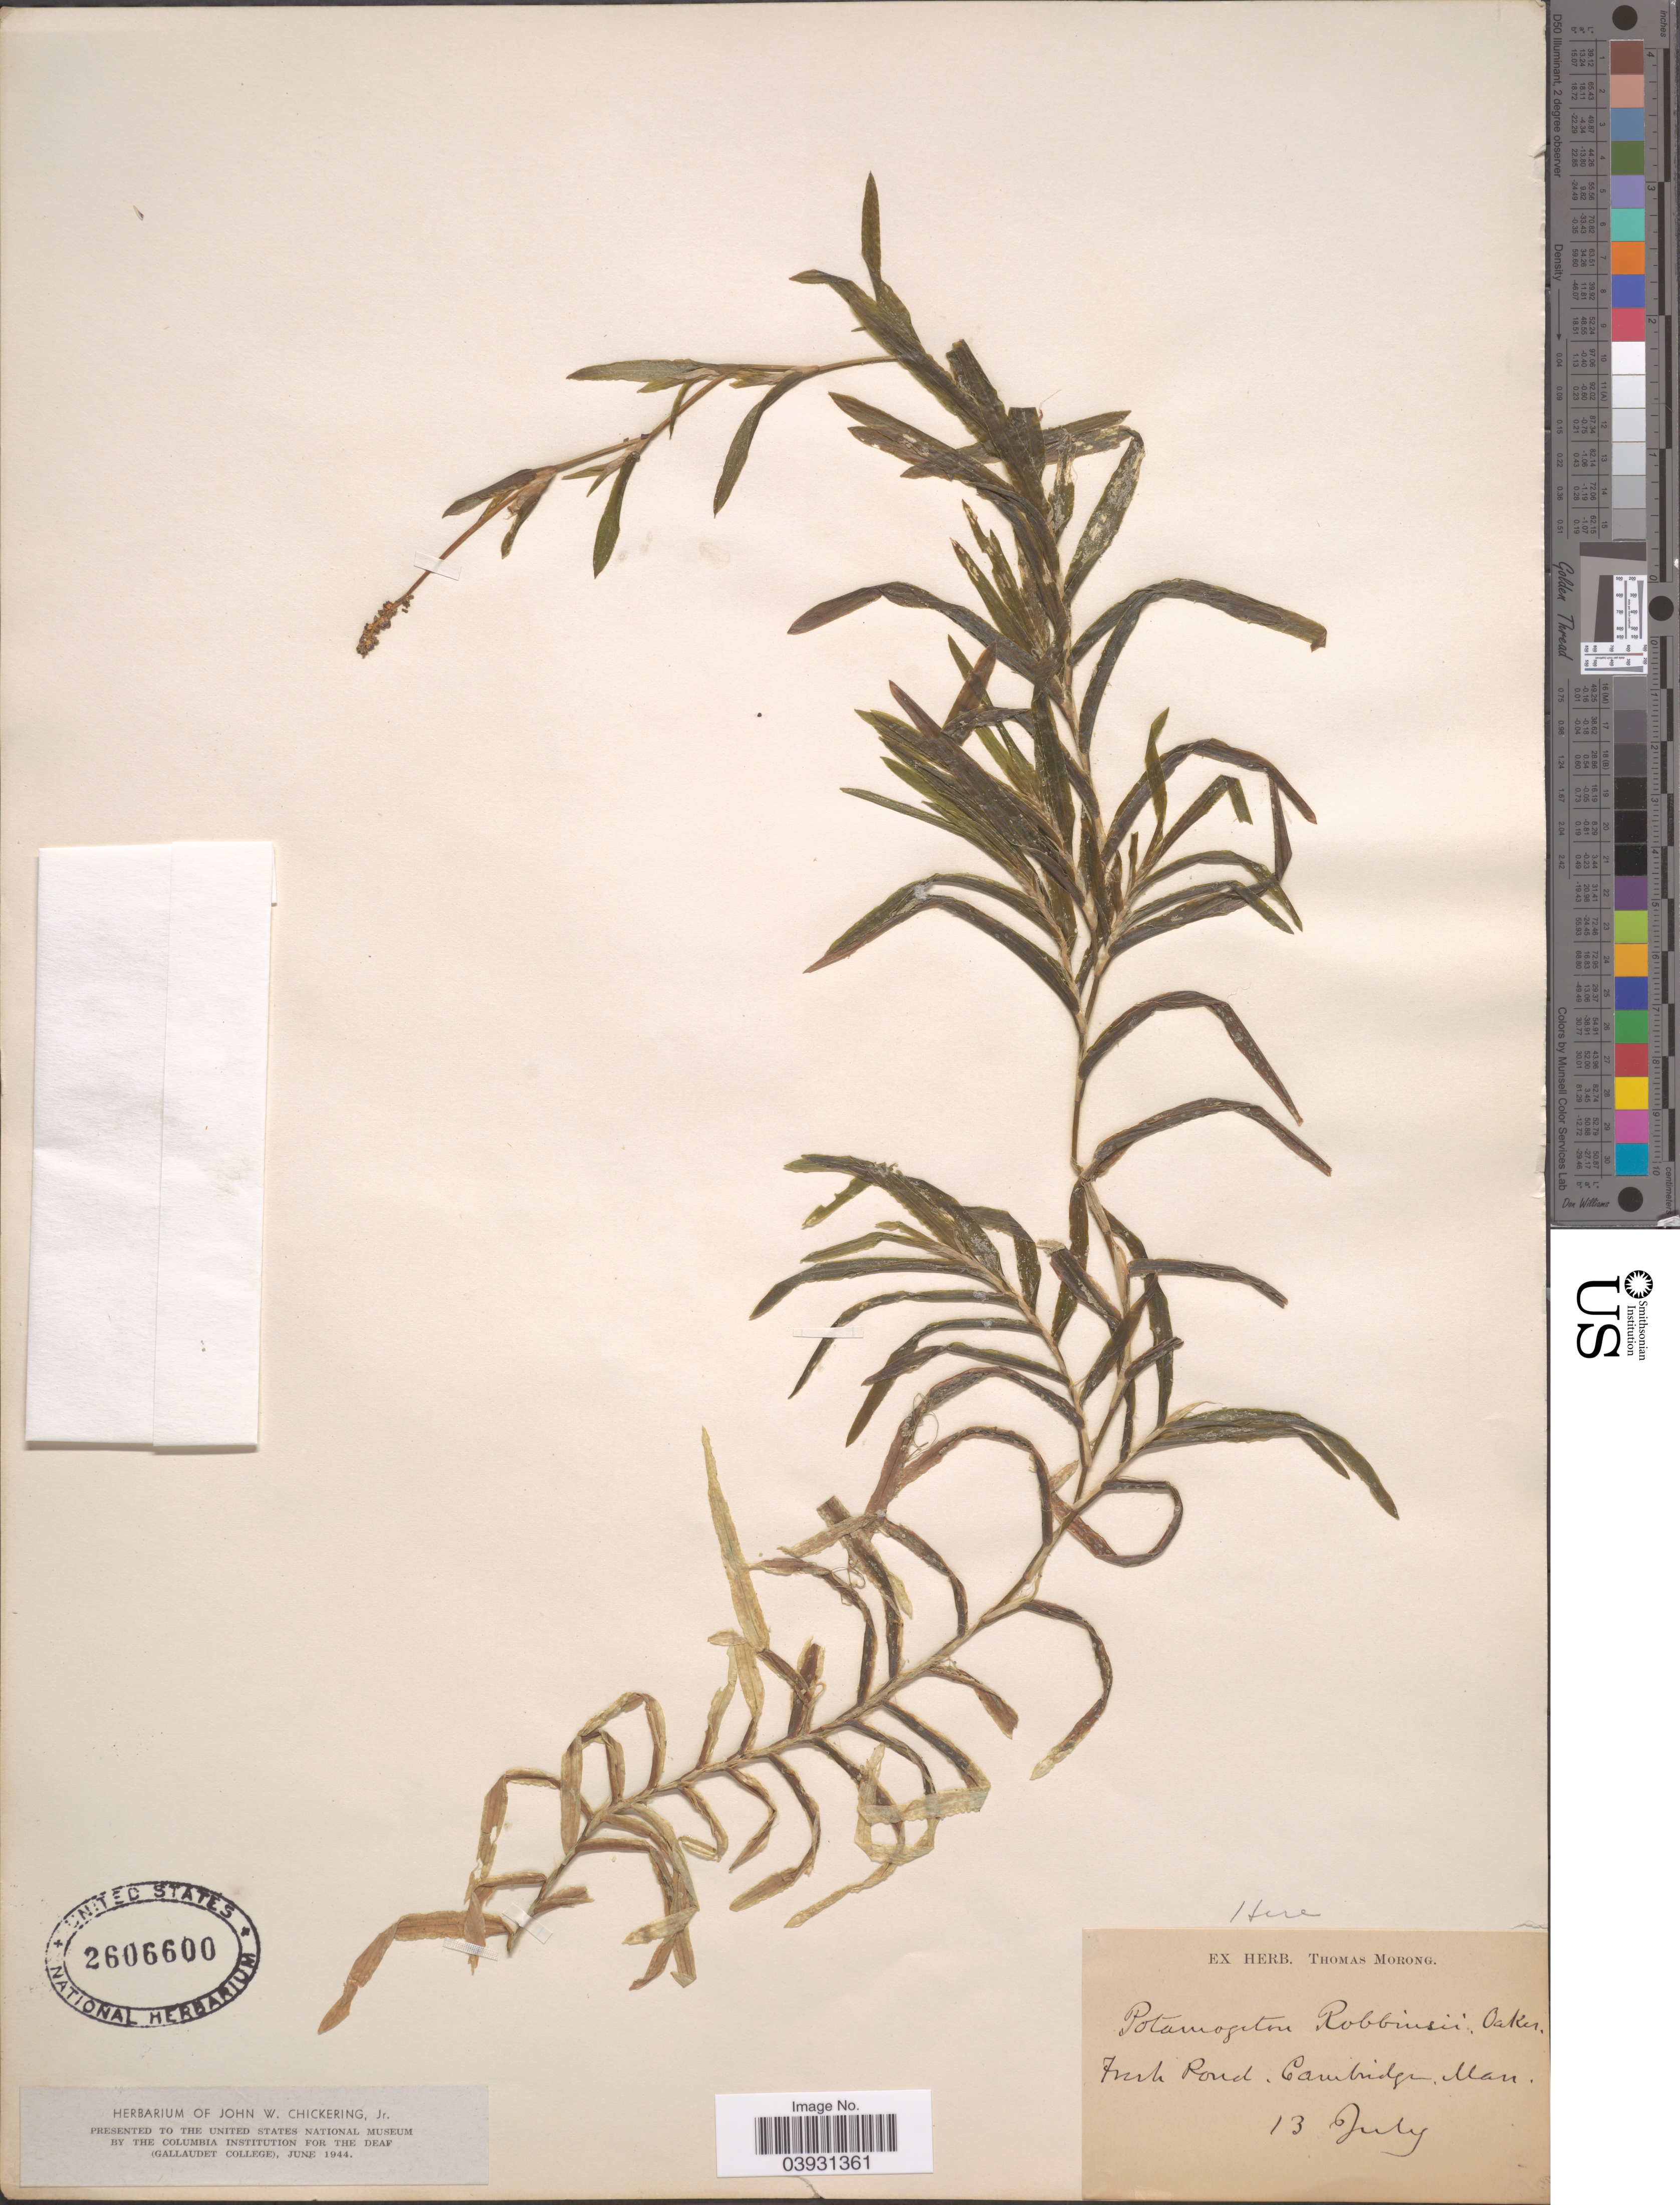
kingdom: Plantae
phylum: Tracheophyta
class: Liliopsida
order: Alismatales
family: Potamogetonaceae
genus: Potamogeton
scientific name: Potamogeton robbinsii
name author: Oakes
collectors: ex Herb. T. Morong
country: United States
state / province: Massachusetts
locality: Fresh Pond, Cambridge.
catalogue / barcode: US 2606600